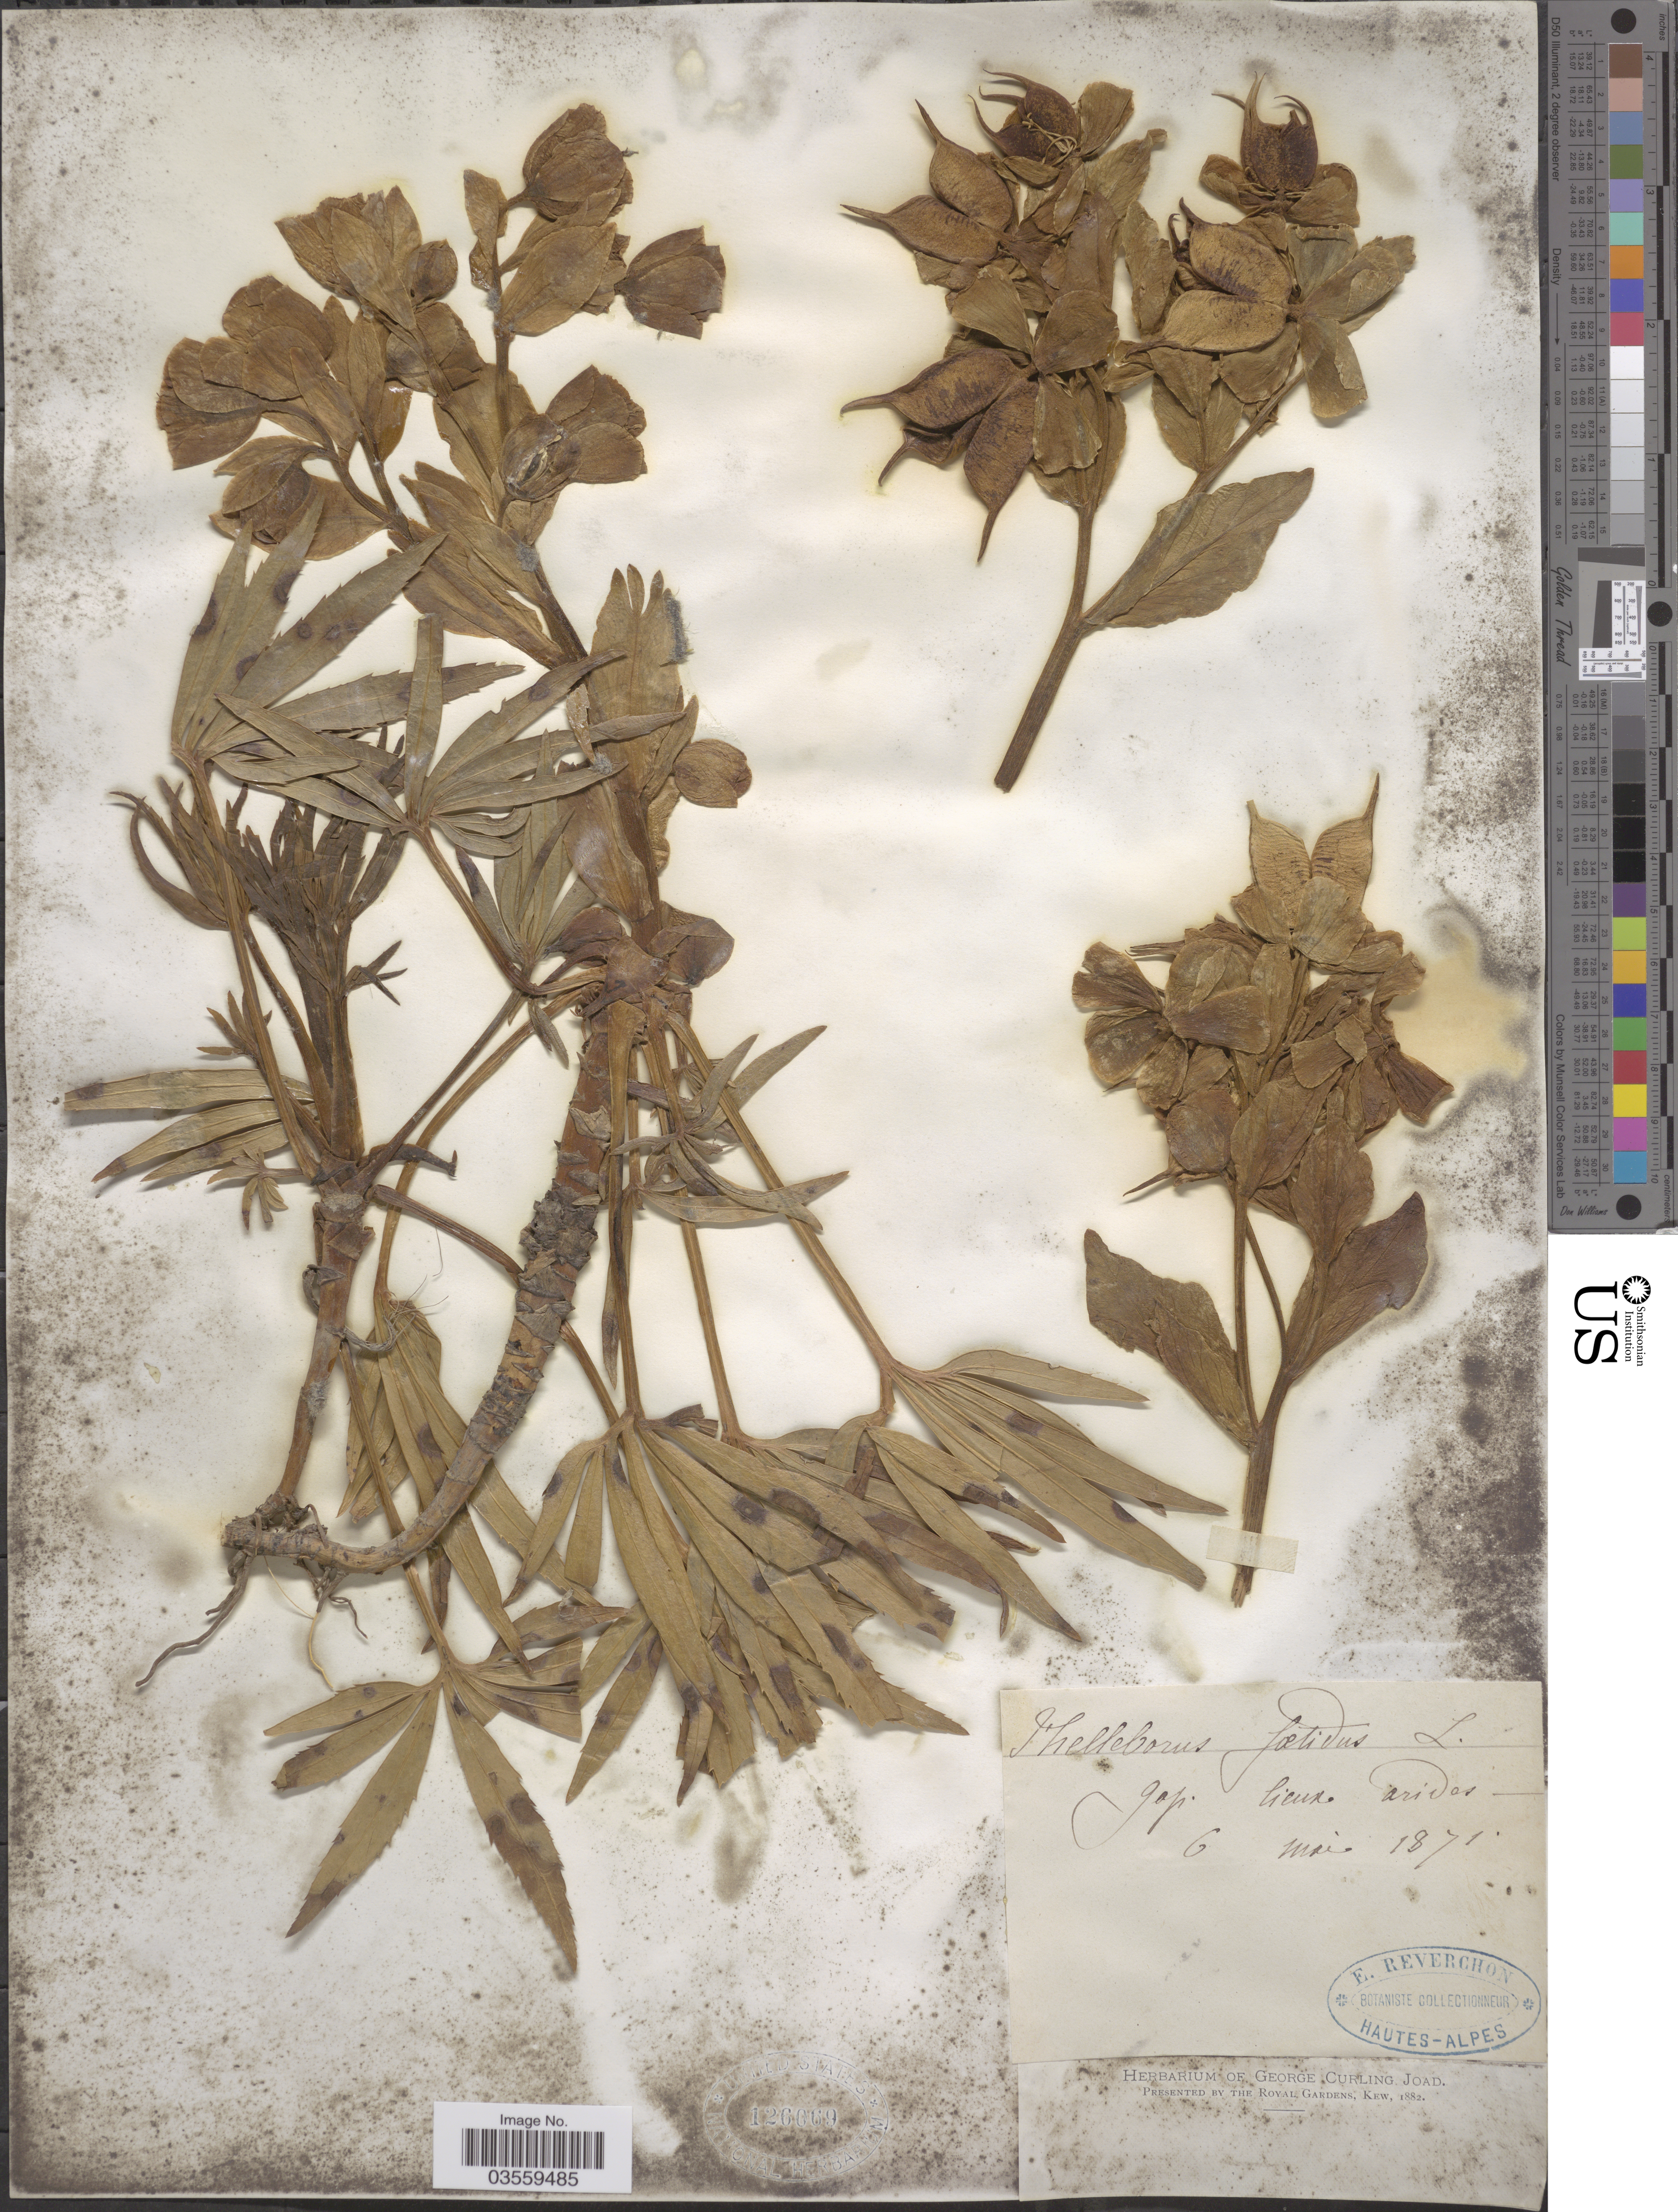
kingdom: Plantae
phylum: Tracheophyta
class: Magnoliopsida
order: Ranunculales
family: Ranunculaceae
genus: Helleborus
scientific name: Helleborus foetidus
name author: L.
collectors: E. Reverchon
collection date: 1871-05-06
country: France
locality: Gap. lieux. arides.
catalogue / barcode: US 126669